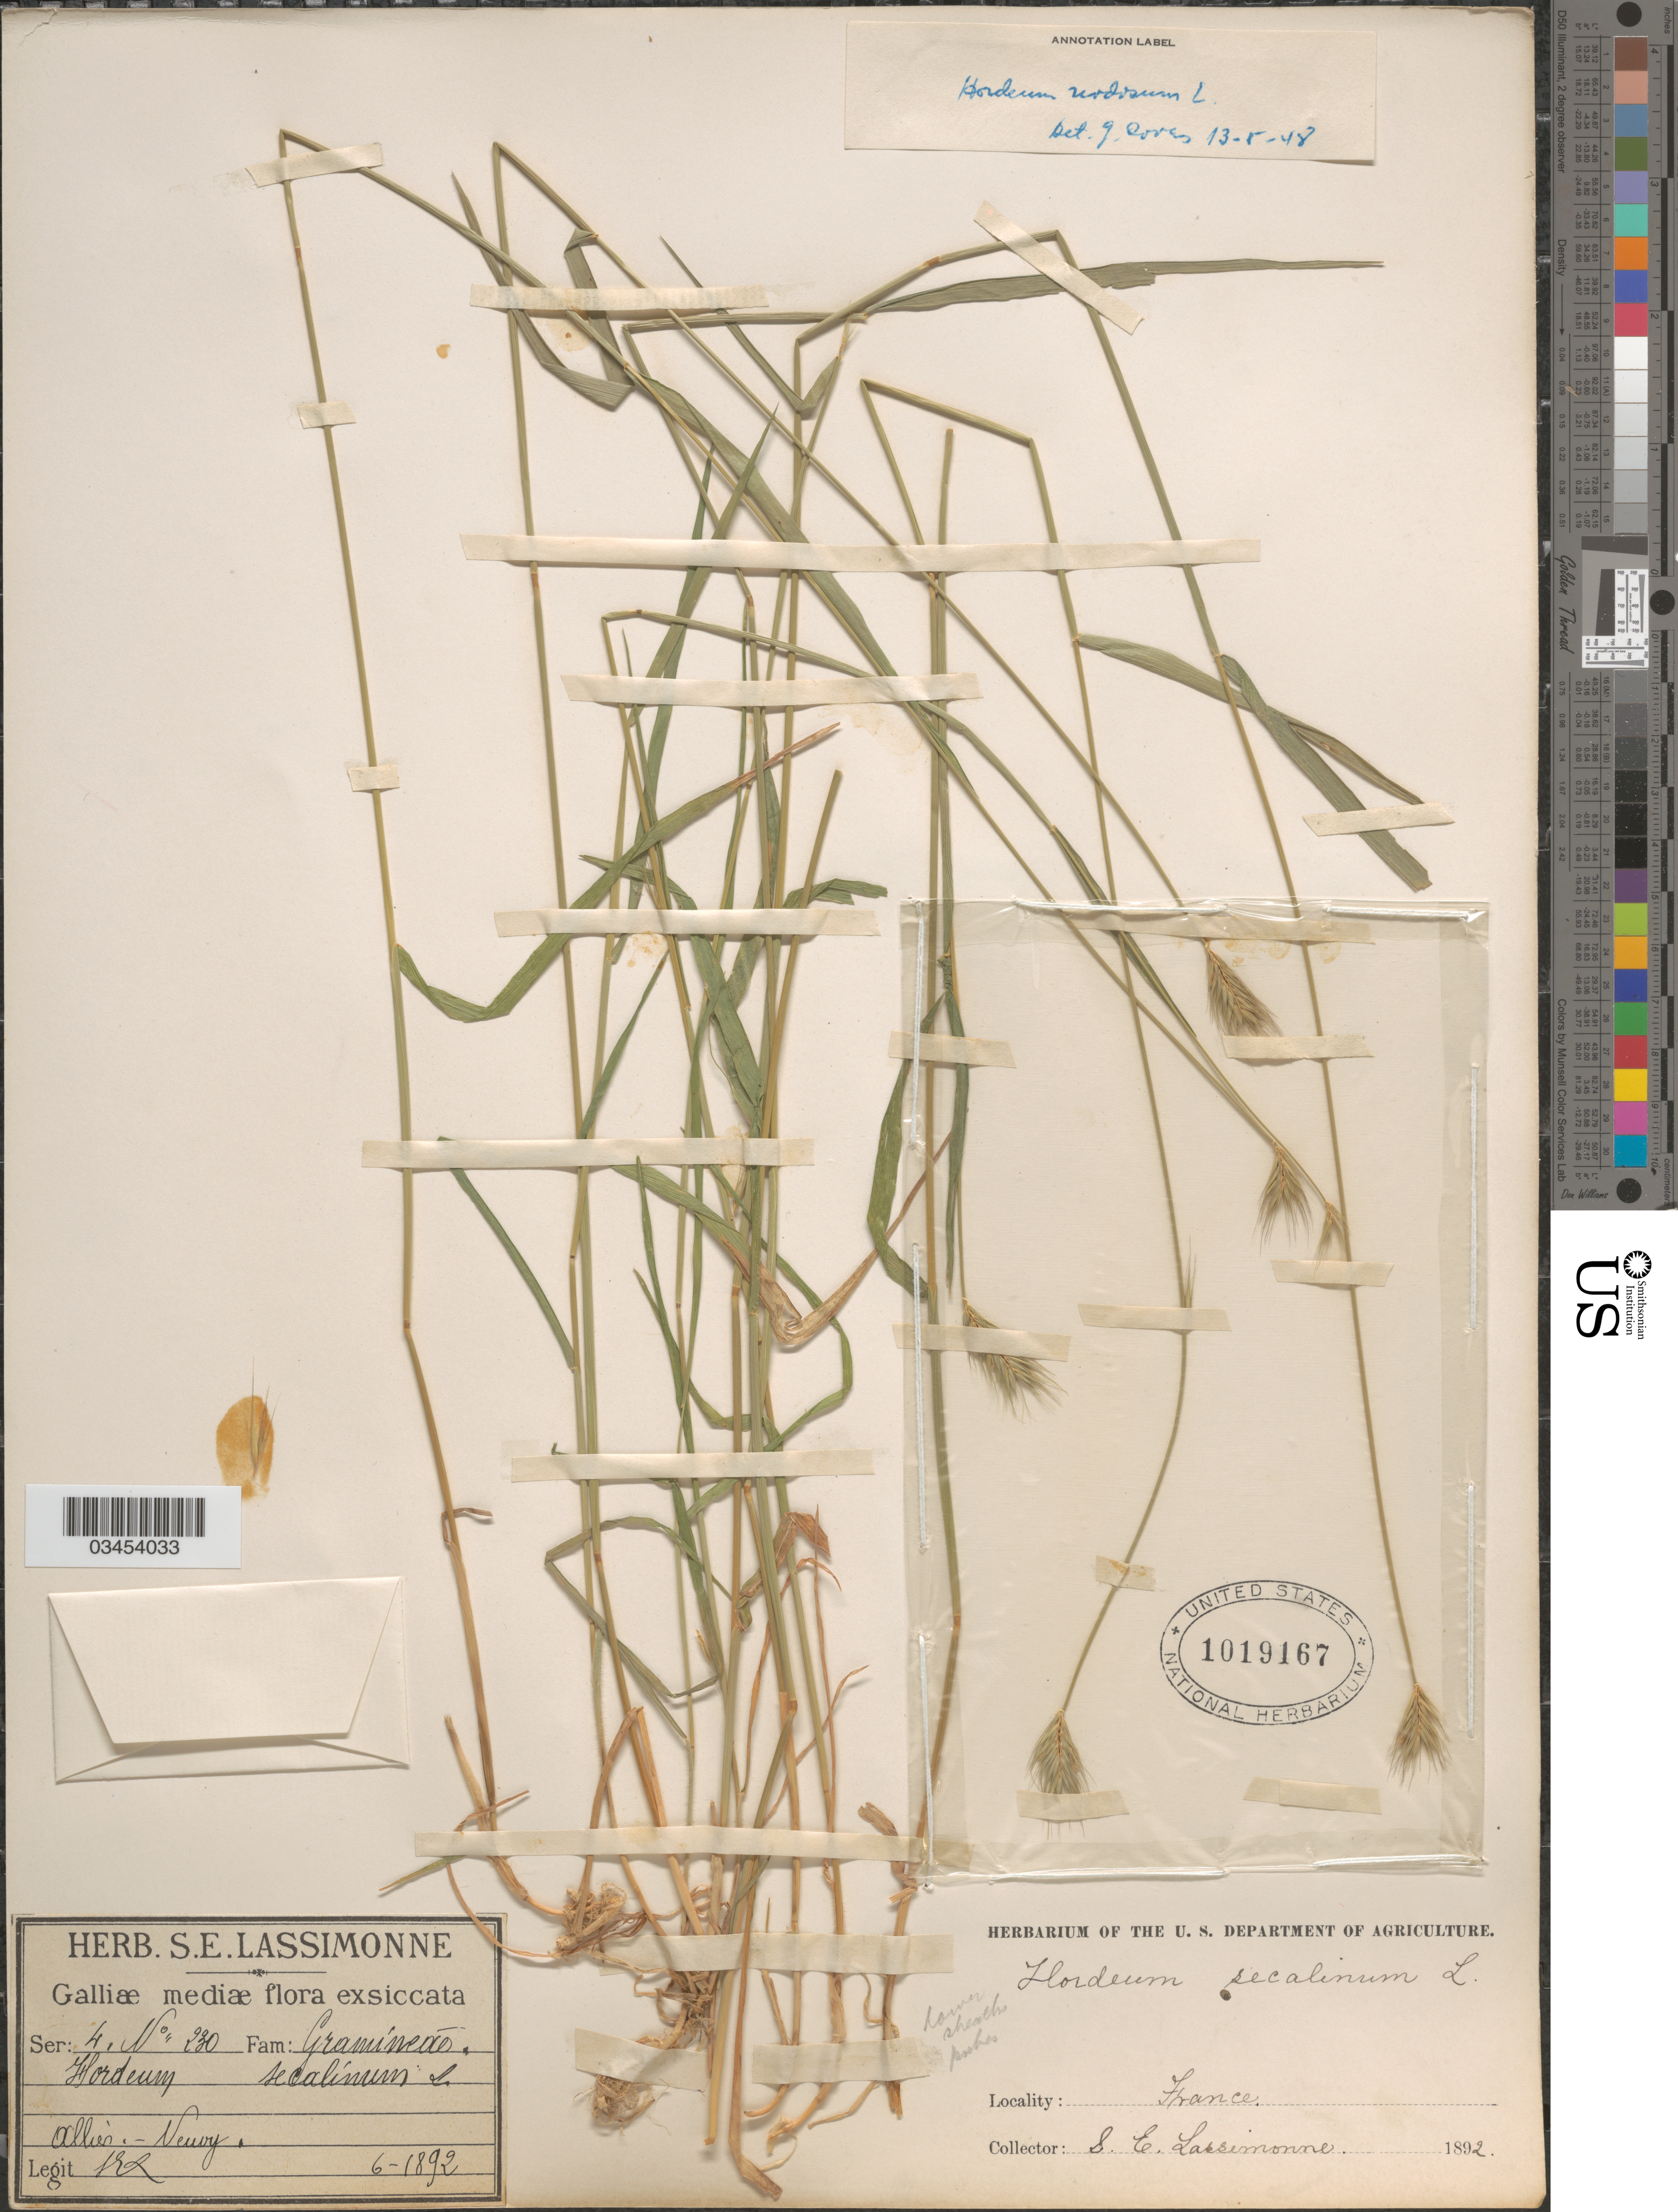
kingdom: Plantae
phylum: Tracheophyta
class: Liliopsida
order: Poales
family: Poaceae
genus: Hordeum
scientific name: Hordeum secalinum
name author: Schreb.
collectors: S. Lassimonne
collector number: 230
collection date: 1892-06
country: France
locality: Galliæ mediæ. Allier. Neuvy.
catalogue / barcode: US 1019167